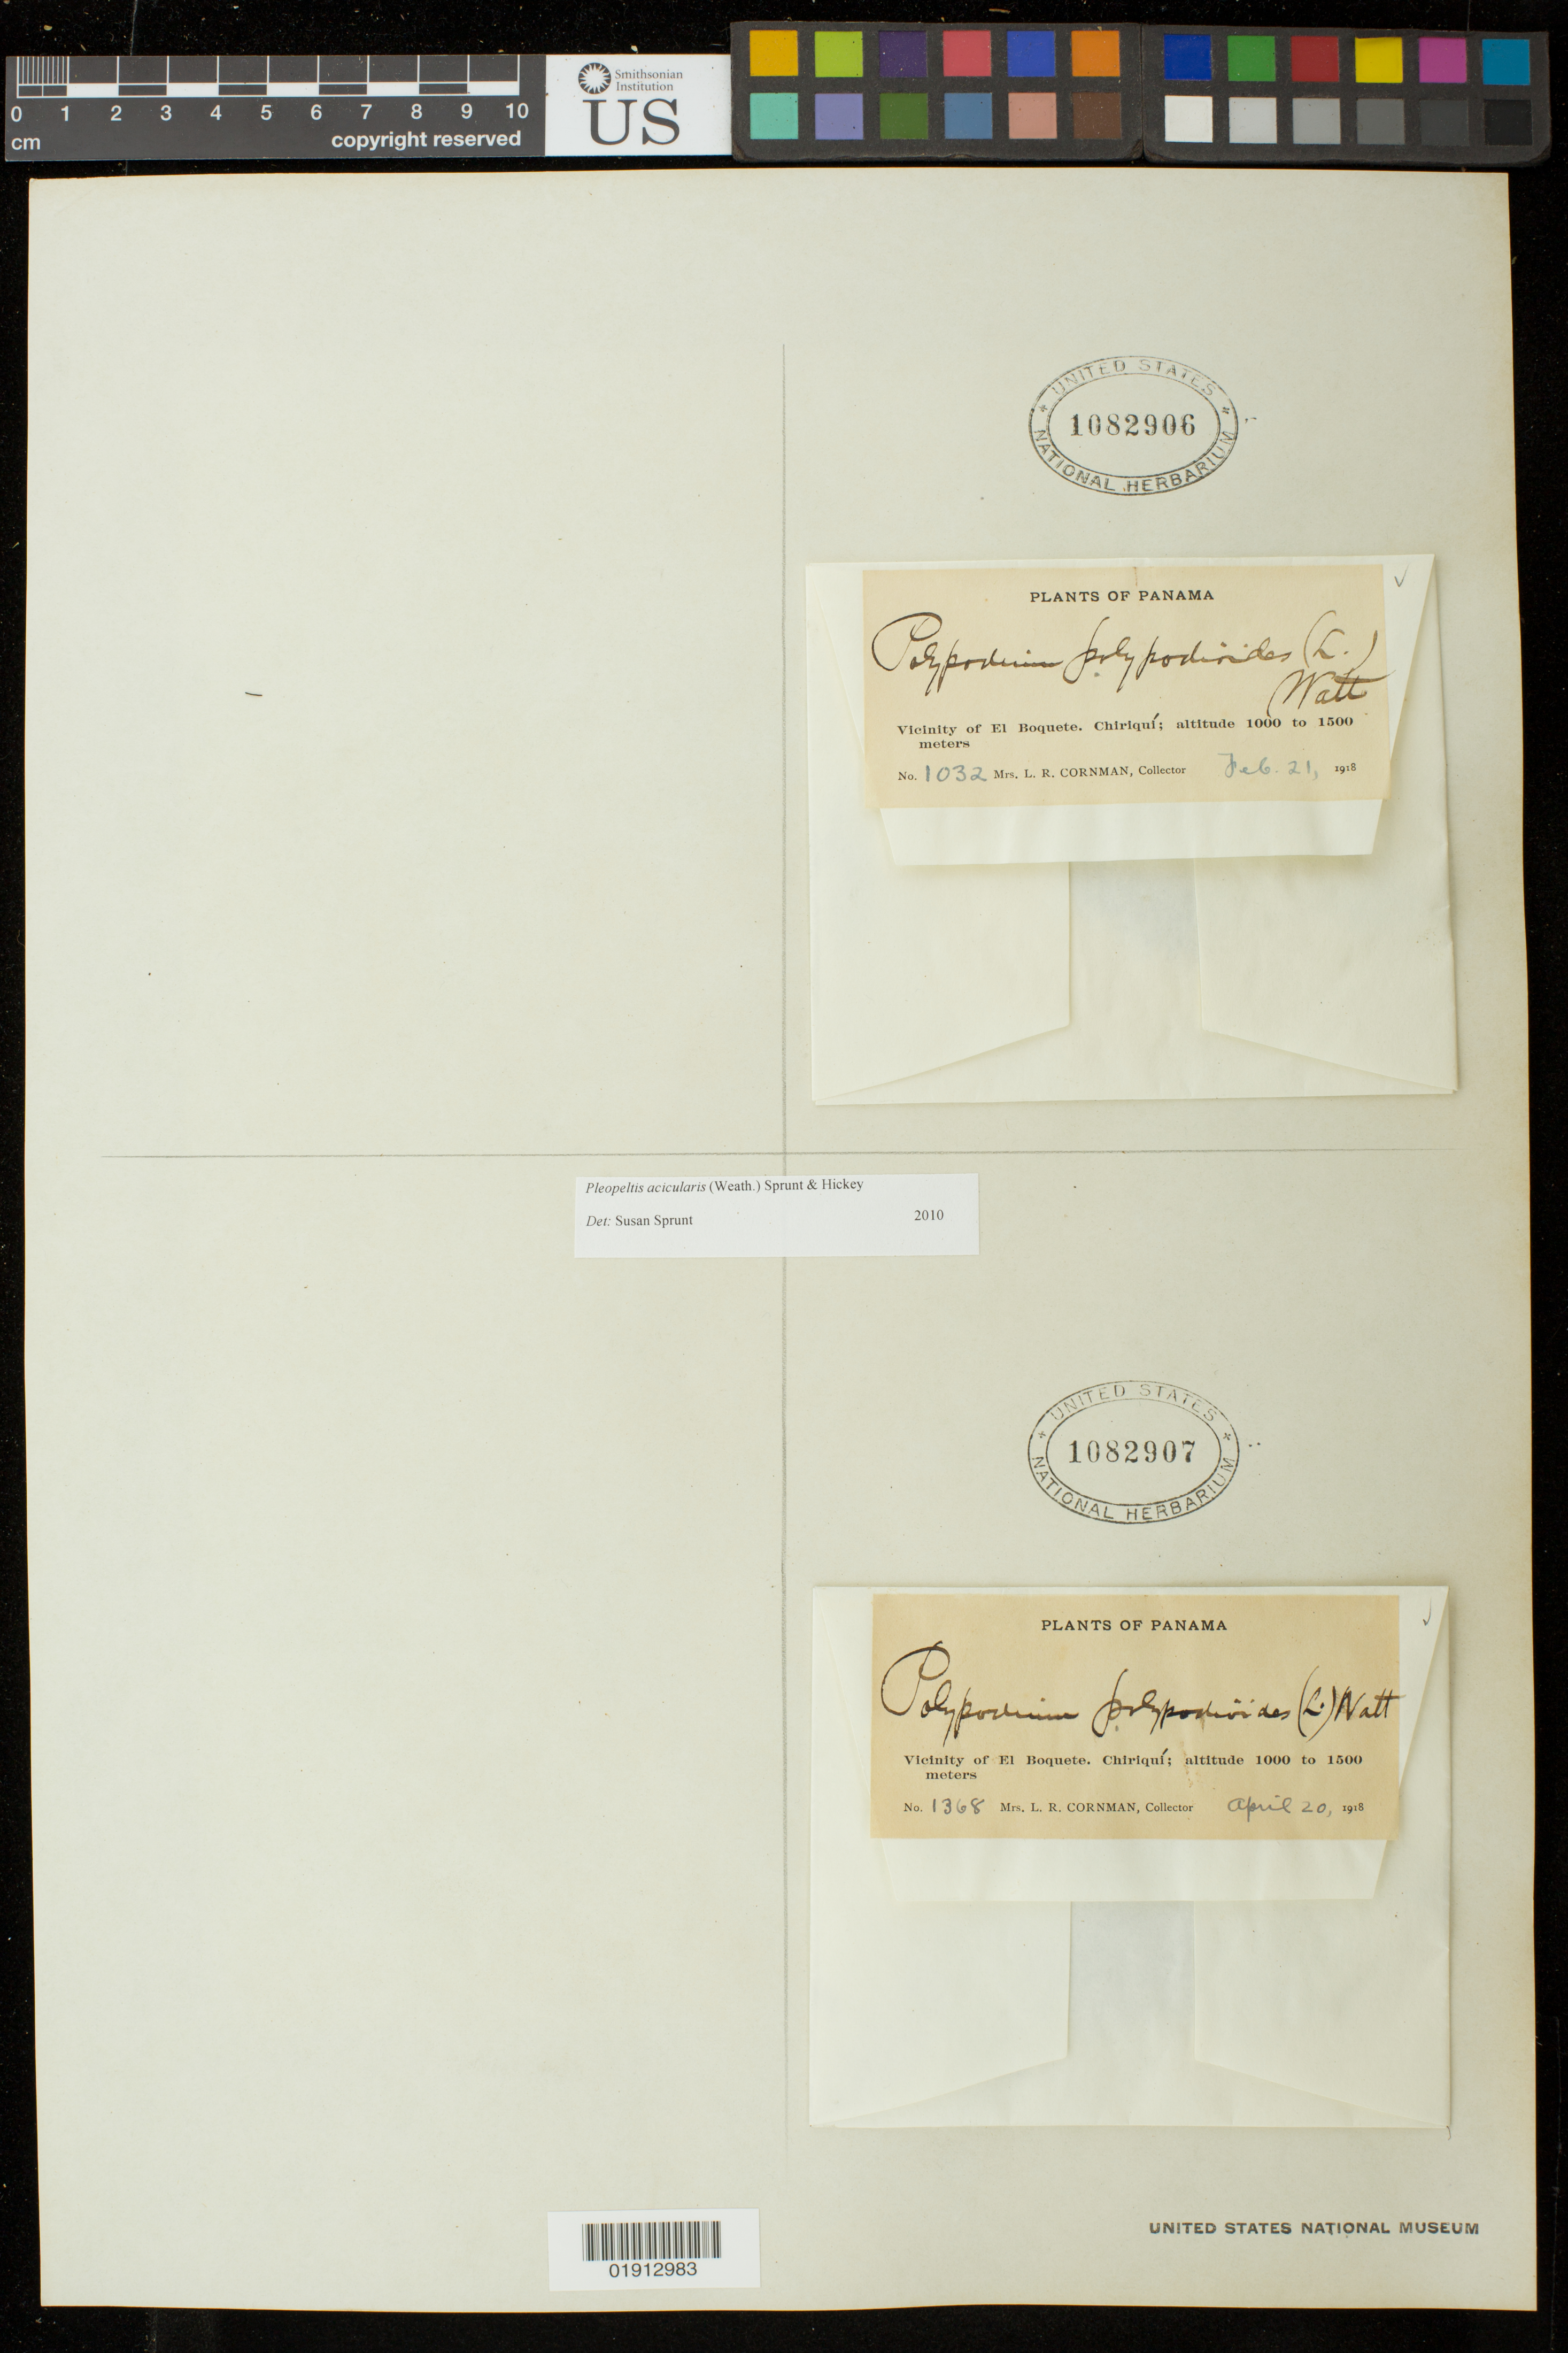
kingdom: Plantae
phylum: Tracheophyta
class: Polypodiopsida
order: Polypodiales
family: Polypodiaceae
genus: Pleopeltis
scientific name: Pleopeltis acicularis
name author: (Weath.) A.R. Sm. & Krömer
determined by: Sprunt, S. V.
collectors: L. Cornman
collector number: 1368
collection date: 1918-04-20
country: Panama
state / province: Chiriqui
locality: Vicinity of El Boquete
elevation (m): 1000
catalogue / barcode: US 1082907-2